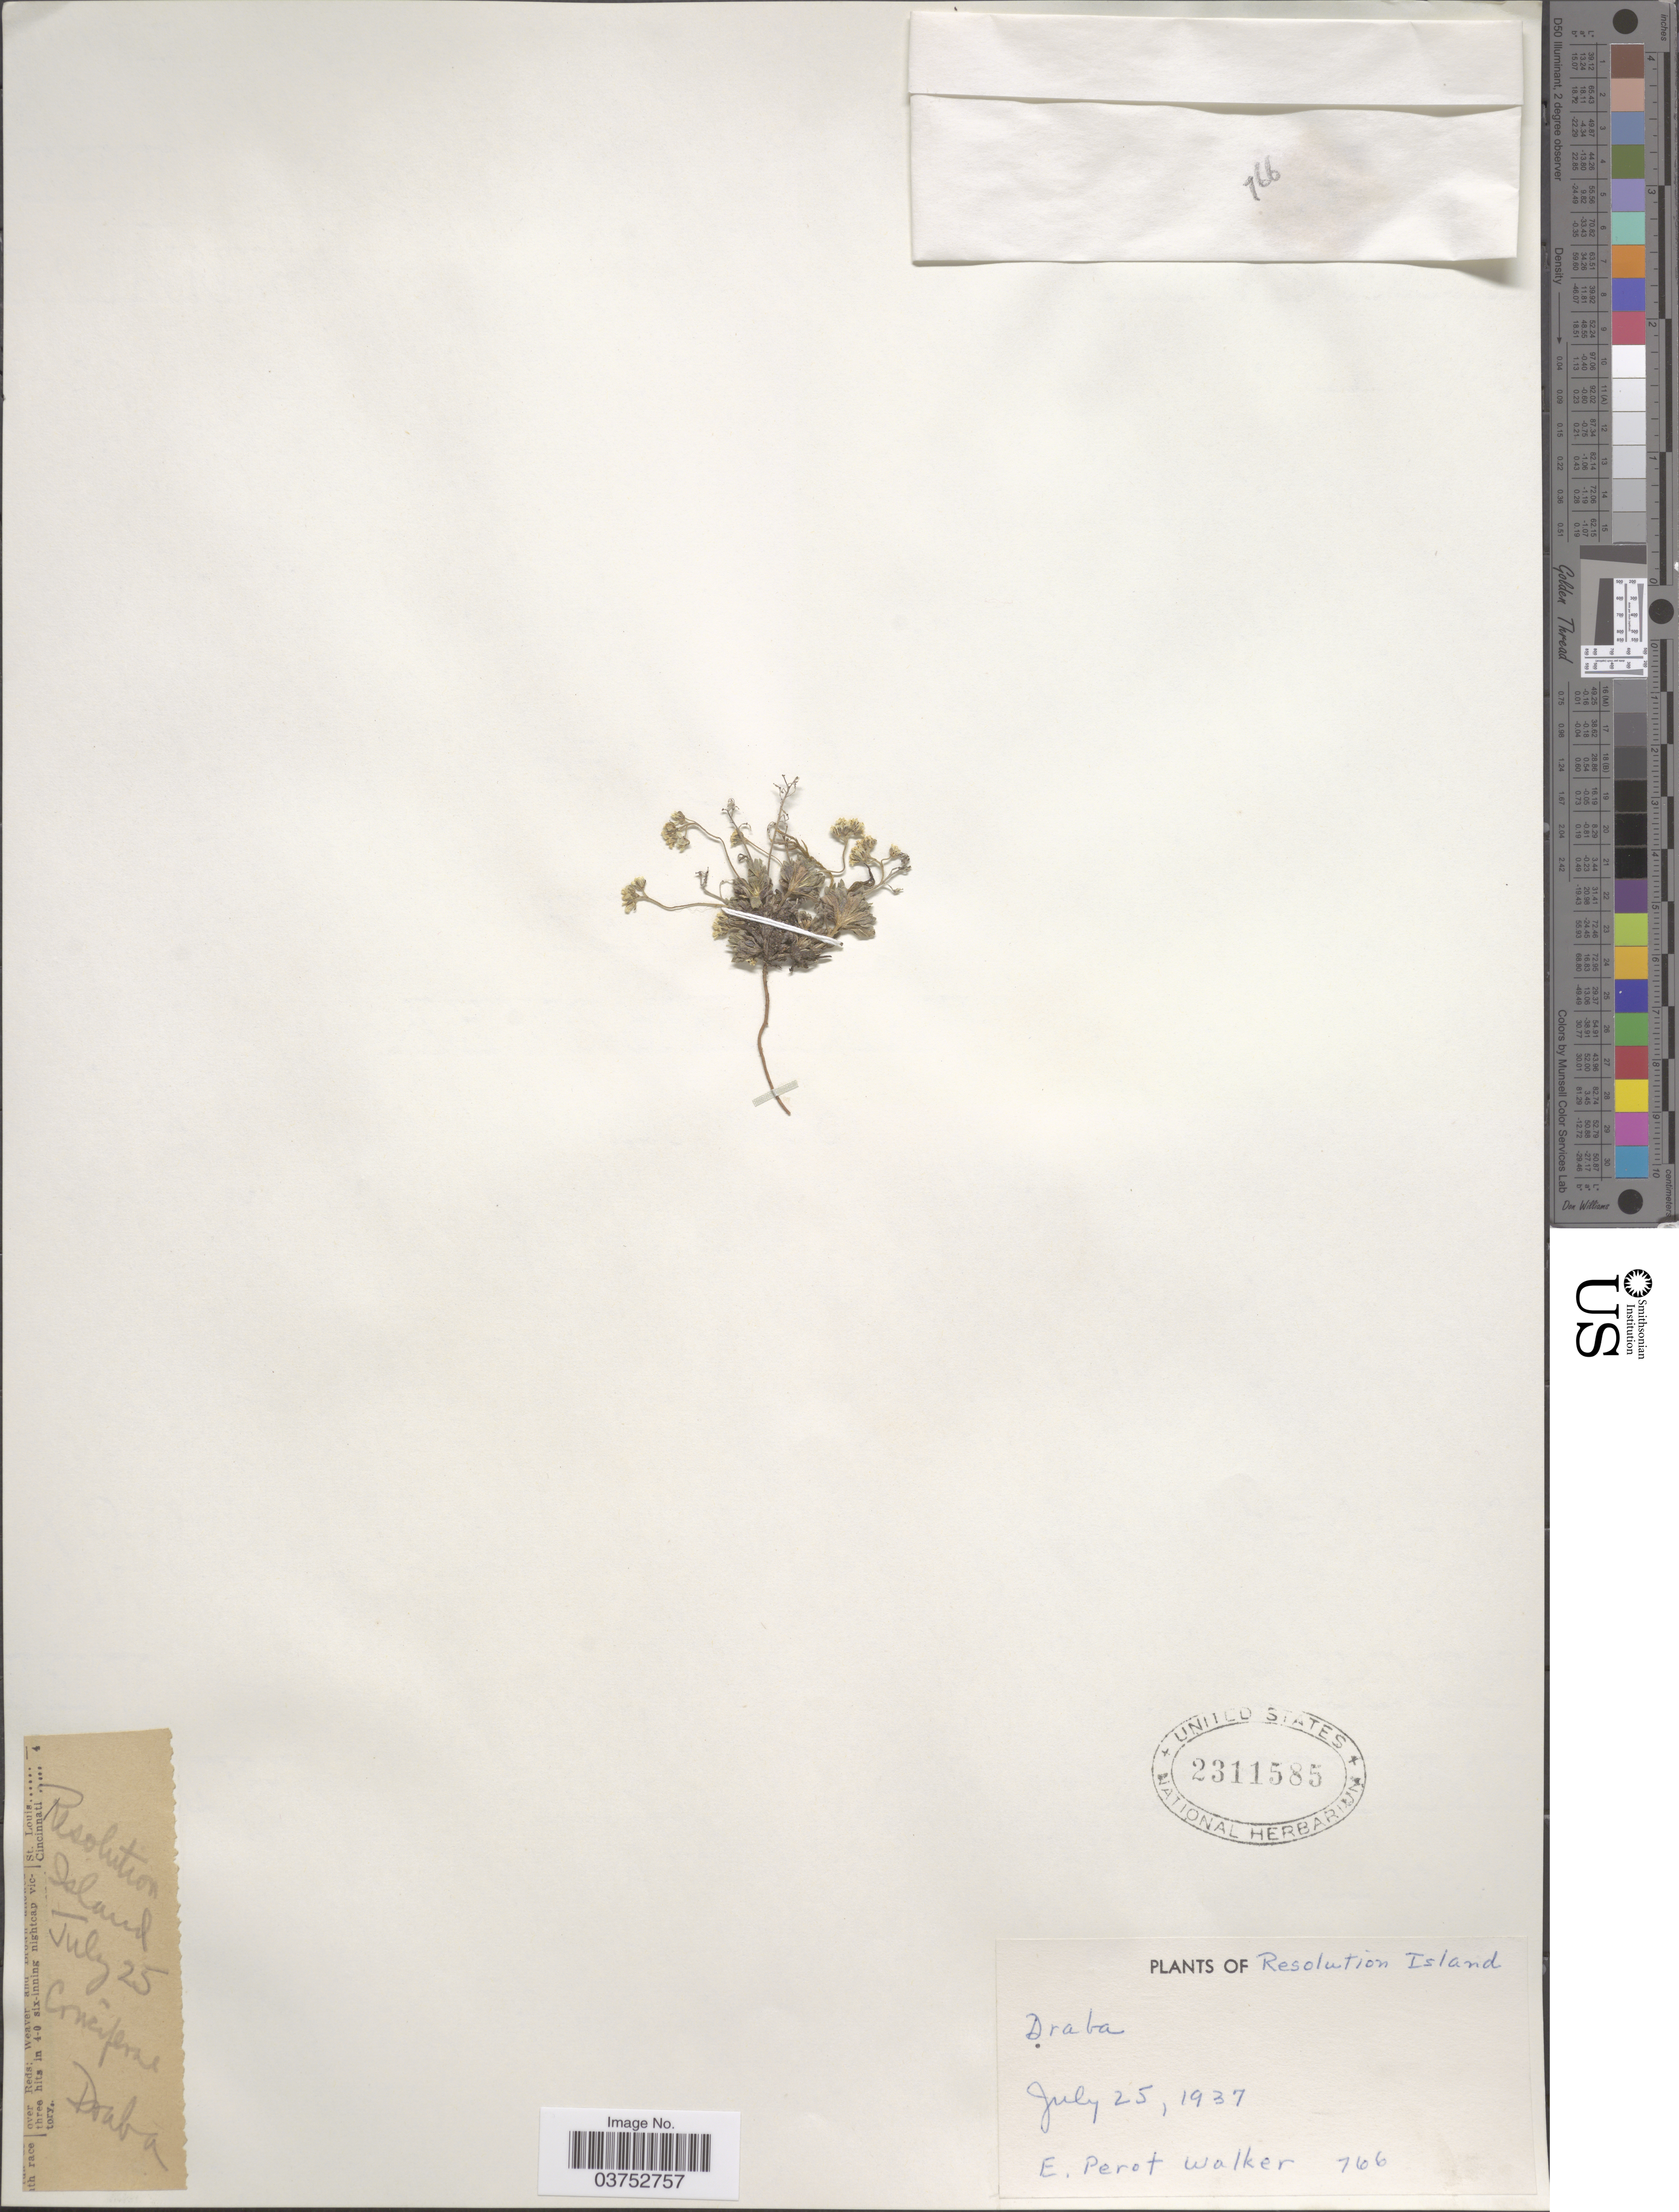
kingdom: Plantae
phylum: Tracheophyta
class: Magnoliopsida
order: Brassicales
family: Brassicaceae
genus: Draba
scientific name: Draba sp.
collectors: E. Walker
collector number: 766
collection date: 1937-07-25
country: Canada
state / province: Nunavut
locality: Resolution Island.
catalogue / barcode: US 2311585